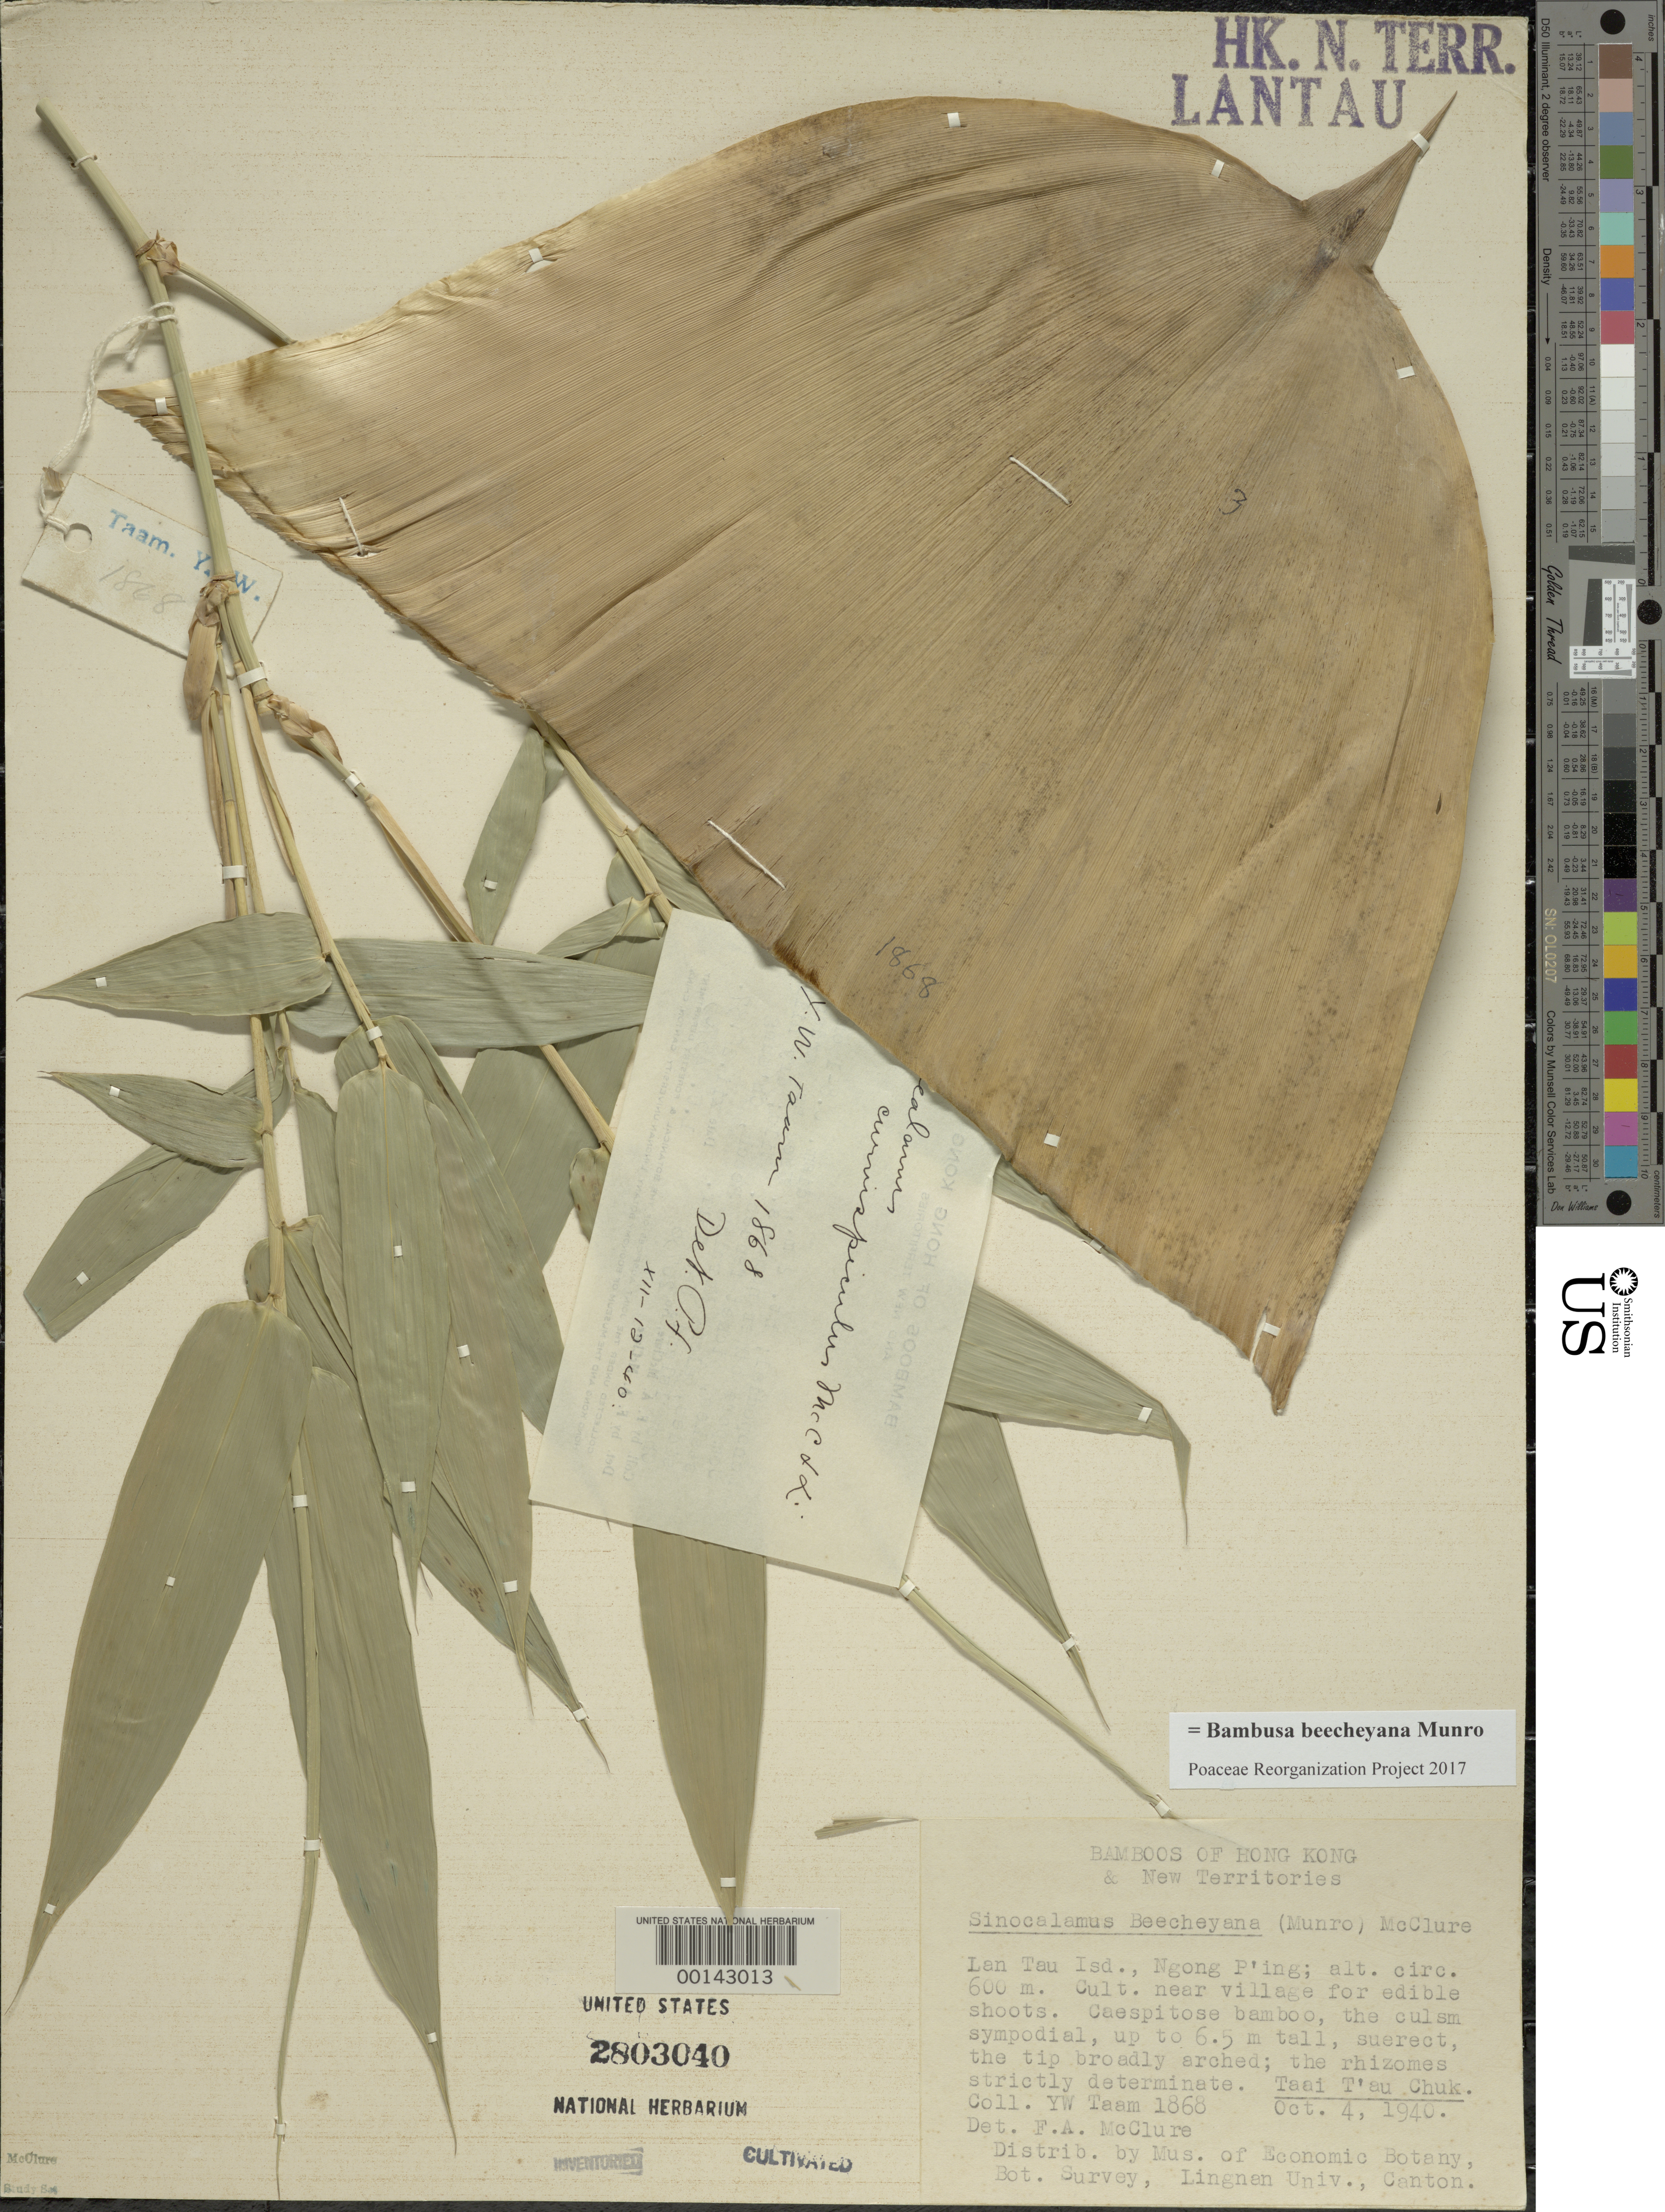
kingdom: Plantae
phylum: Tracheophyta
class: Liliopsida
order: Poales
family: Poaceae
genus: Bambusa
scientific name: Bambusa beecheyana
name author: Munro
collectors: Y. W. Taam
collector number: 1868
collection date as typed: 04 Oct 1940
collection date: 1940-10-04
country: China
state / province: Hong Kong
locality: Lan tau isl., ngong p'ing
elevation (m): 600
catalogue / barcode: US 2803040